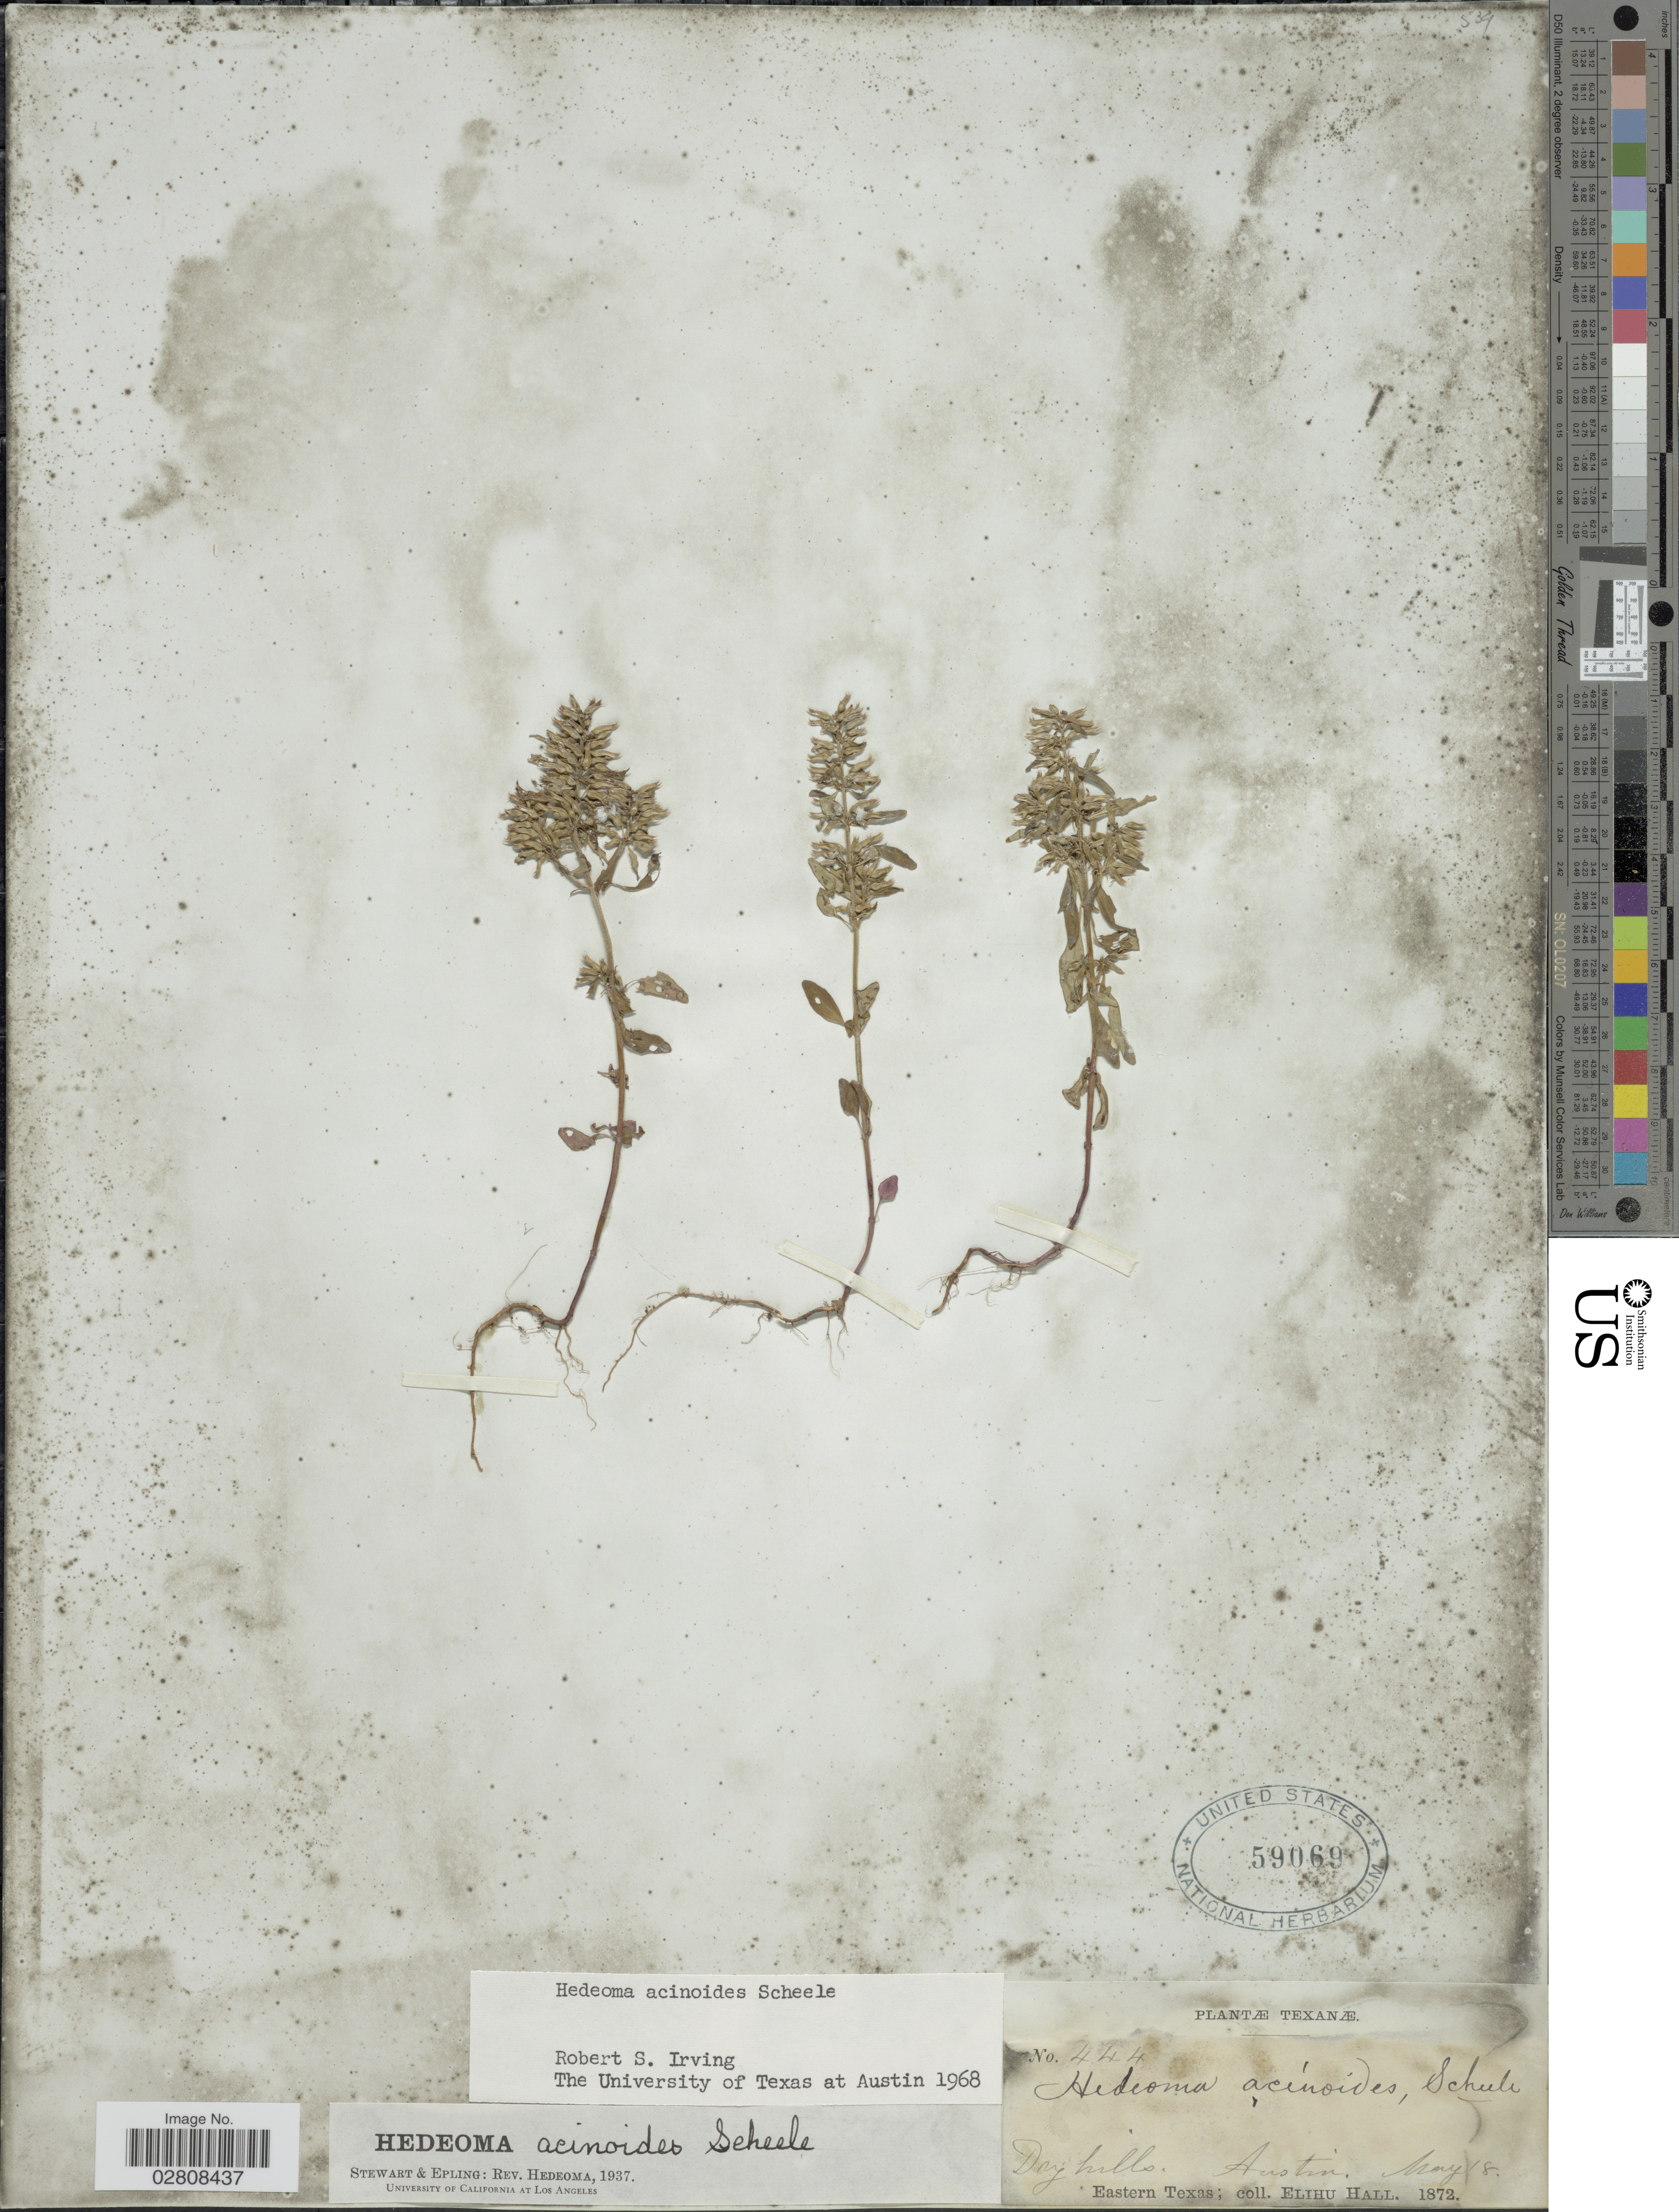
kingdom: Plantae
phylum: Tracheophyta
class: Magnoliopsida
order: Lamiales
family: Lamiaceae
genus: Hedeoma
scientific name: Hedeoma acinoides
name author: Scheele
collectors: E. Hall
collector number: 444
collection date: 1872-05-18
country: United States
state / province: Texas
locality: Austin. Eastern Texas.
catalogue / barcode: US 59069